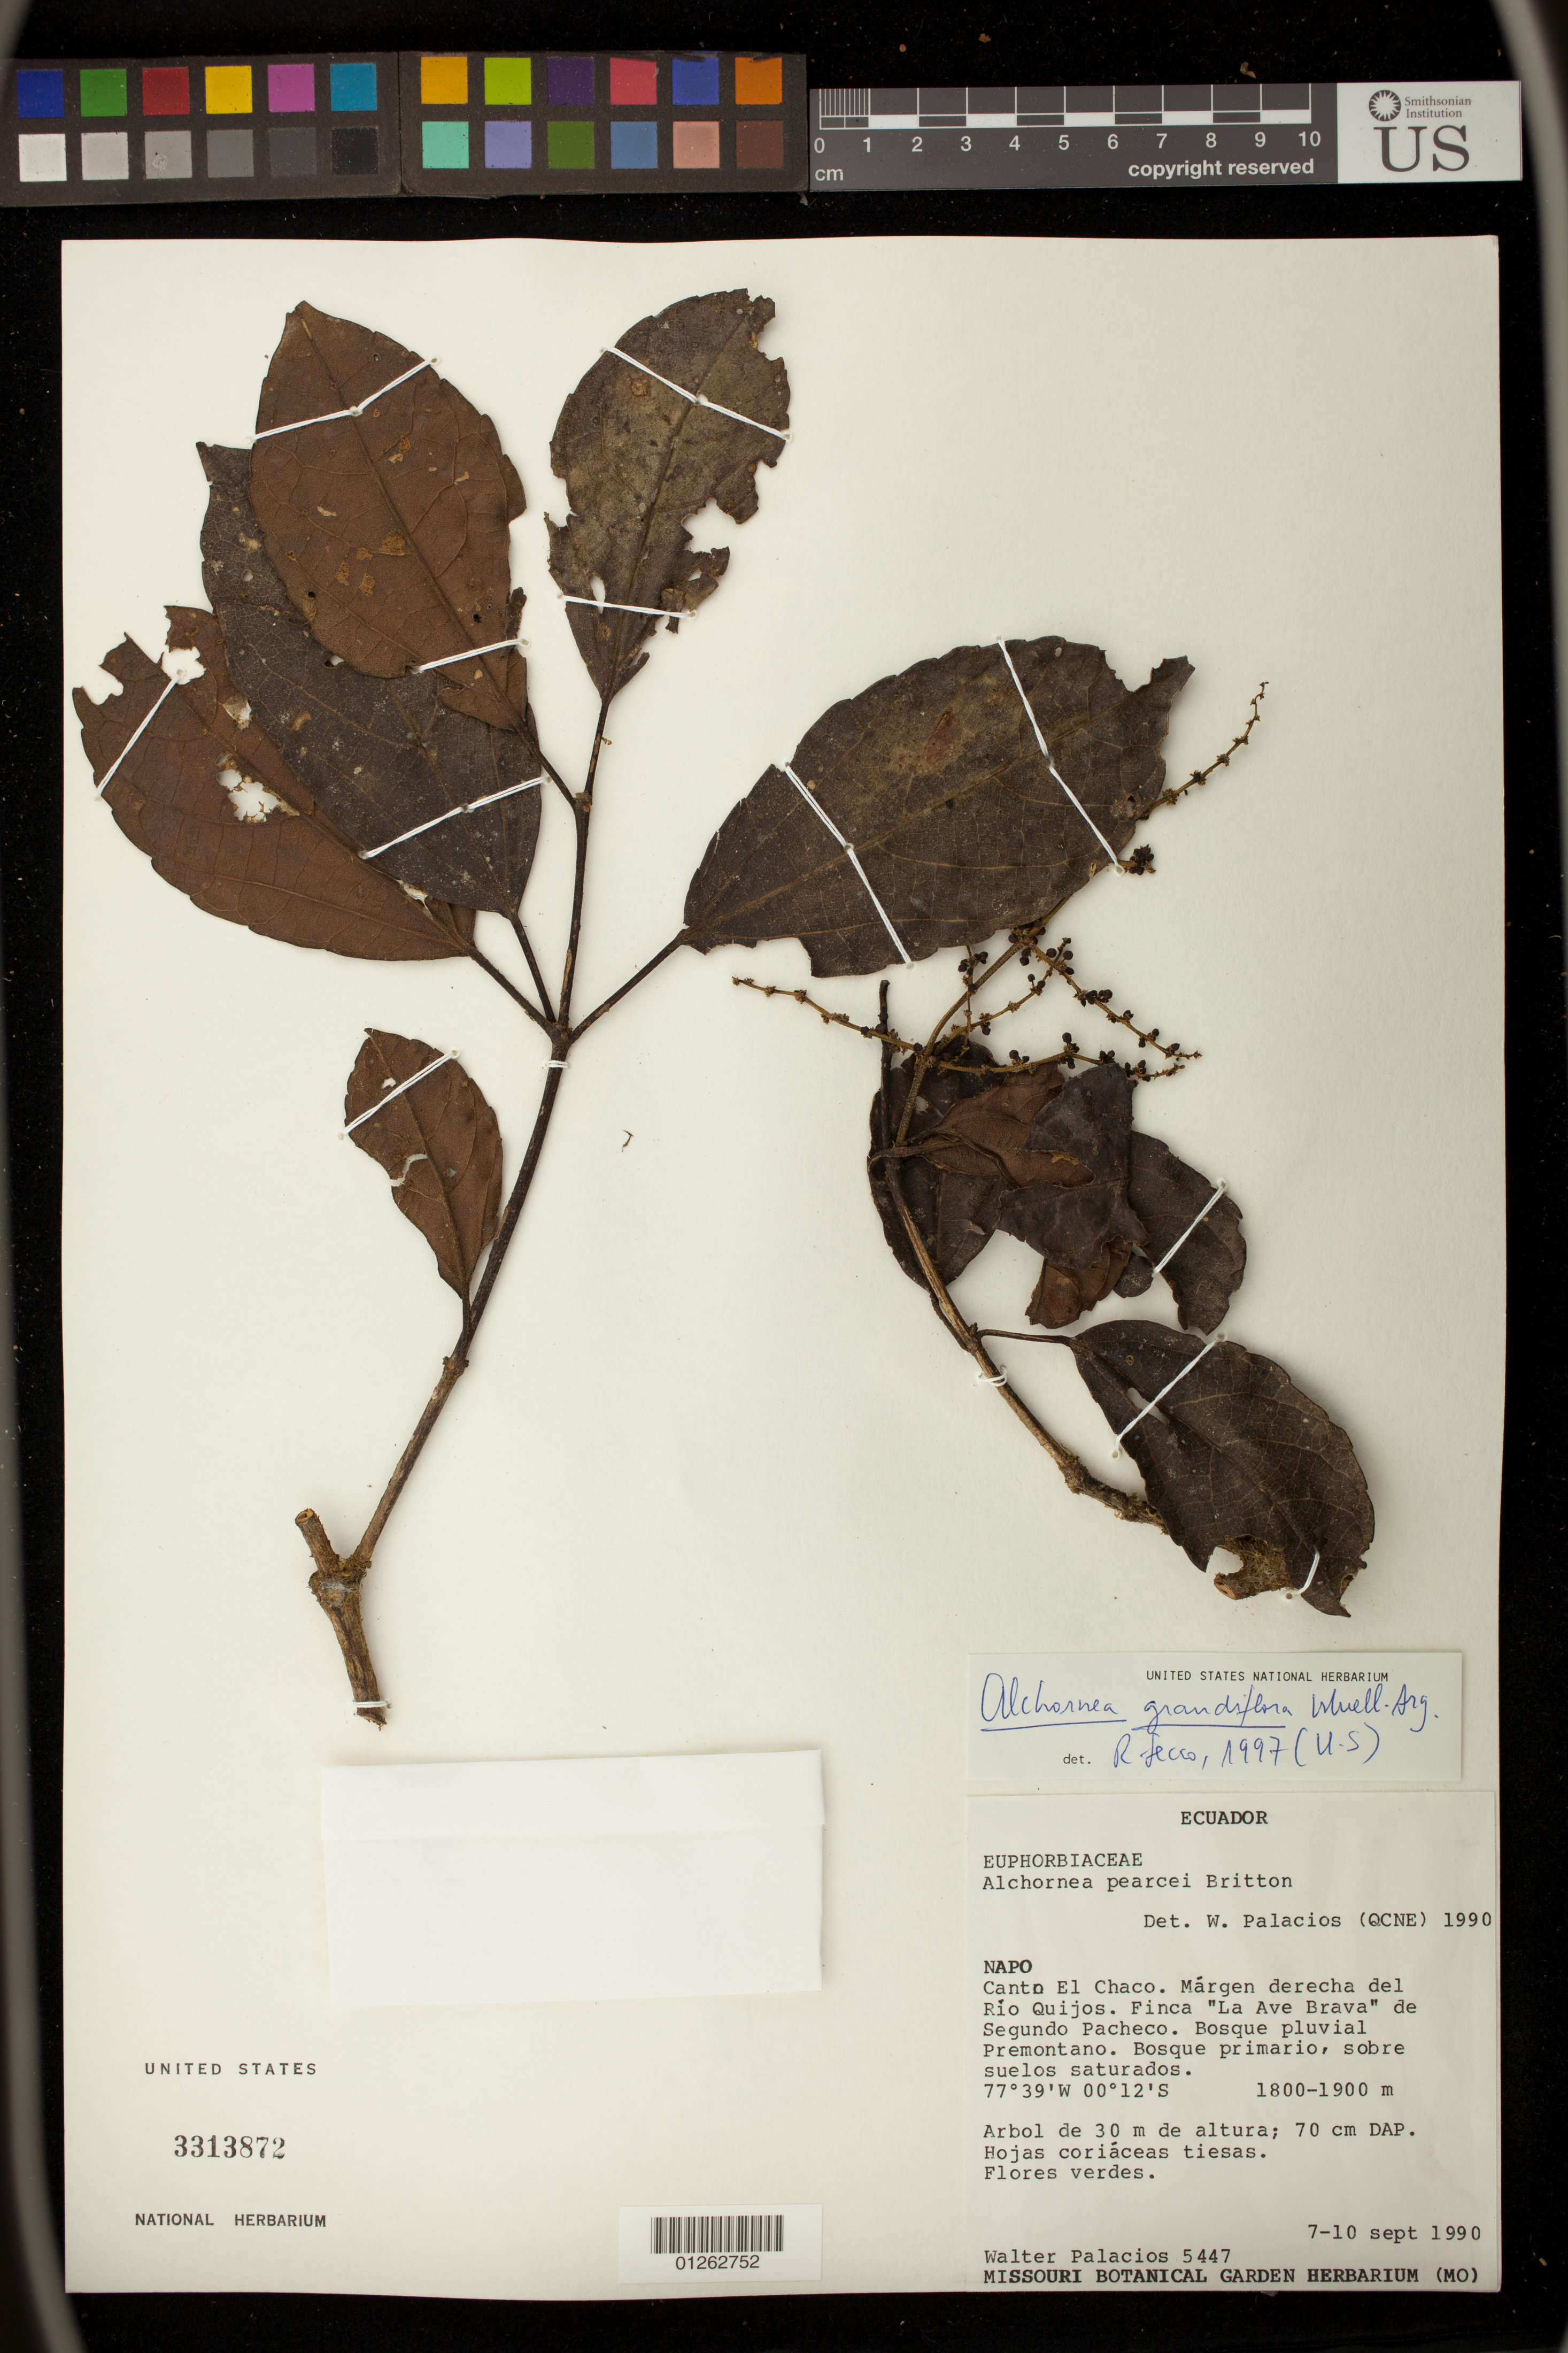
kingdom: Plantae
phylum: Tracheophyta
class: Magnoliopsida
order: Malpighiales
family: Euphorbiaceae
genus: Alchornea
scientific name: Alchornea grandiflora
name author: Müll. Arg.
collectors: W. Palacios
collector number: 5447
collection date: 1990-09-07/1990-09-10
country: Ecuador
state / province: Napo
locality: Rio Quijos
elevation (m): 1800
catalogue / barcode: US 3313872